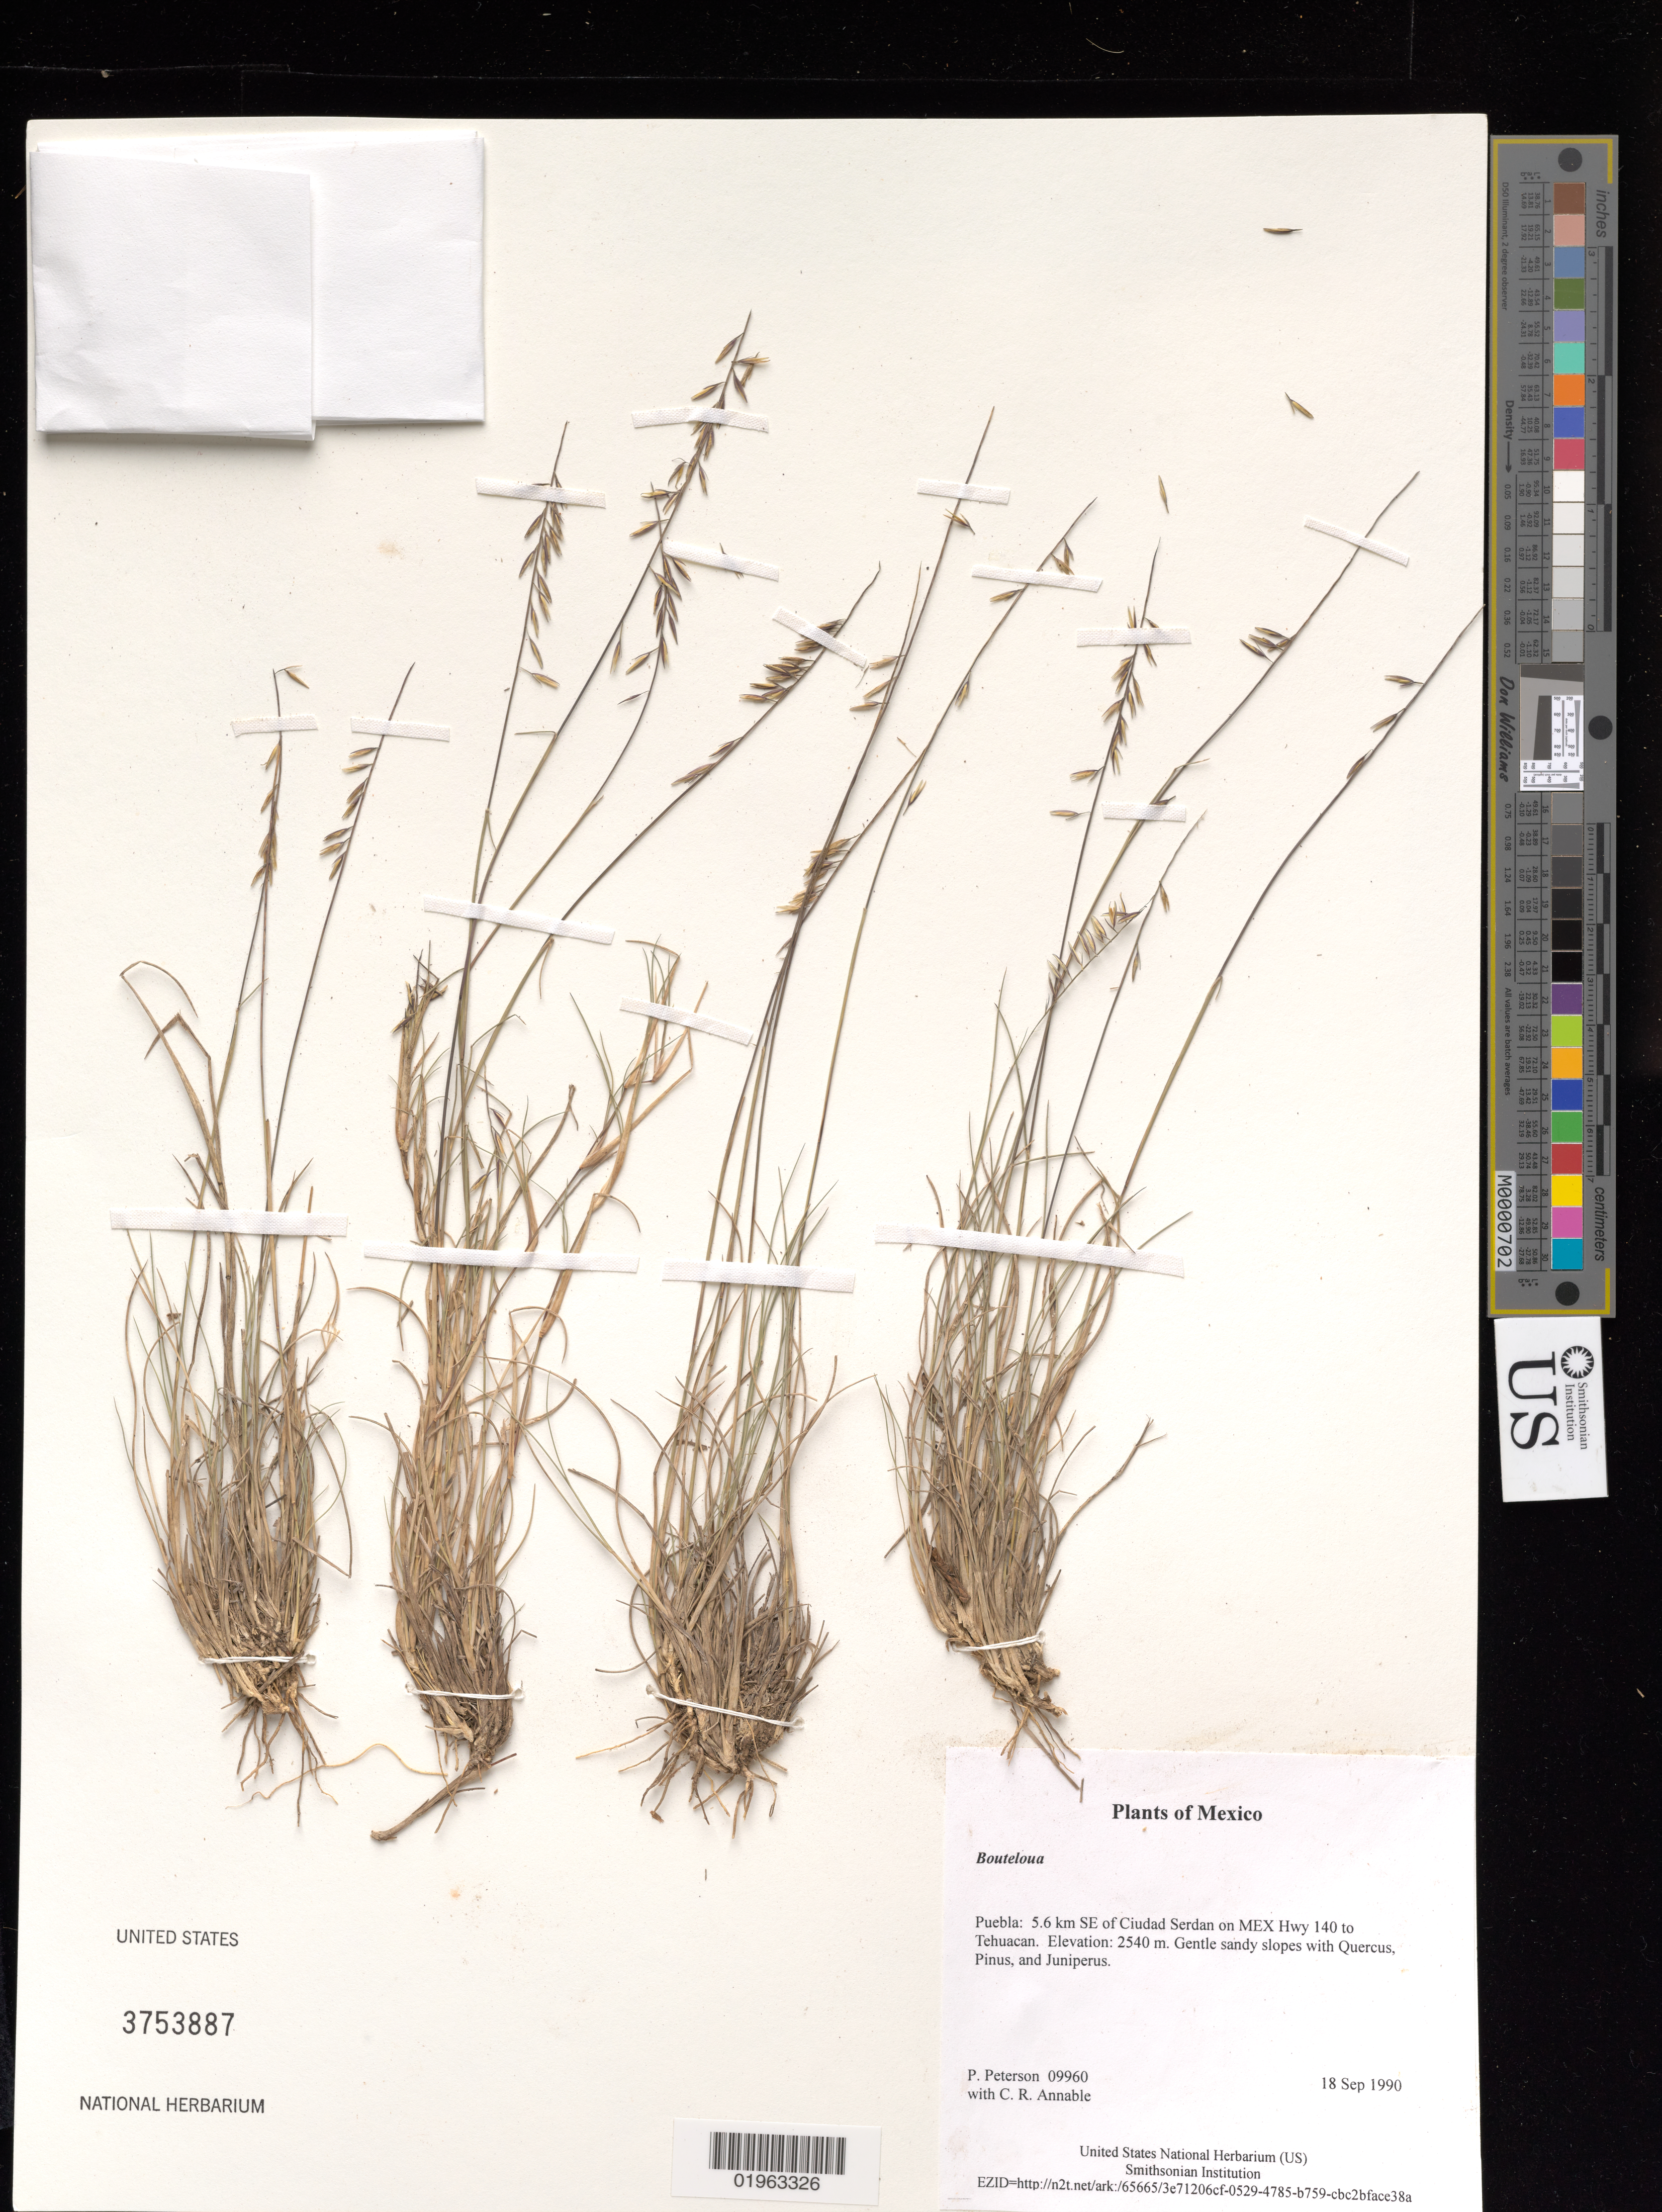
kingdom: Plantae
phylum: Tracheophyta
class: Liliopsida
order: Poales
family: Poaceae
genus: Bouteloua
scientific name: Bouteloua sp.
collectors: P. M. Peterson & C. R. Annable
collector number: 09960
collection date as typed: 18 Sep 1990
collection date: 1990-09-18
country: Mexico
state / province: Puebla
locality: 5.6 km SE of Ciudad Serdan on MEX Hwy 140 to Tehuacan.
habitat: Gentle sandy slopes with Quercus, Pinus, and Juniperus.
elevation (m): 2540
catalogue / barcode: US 3753887